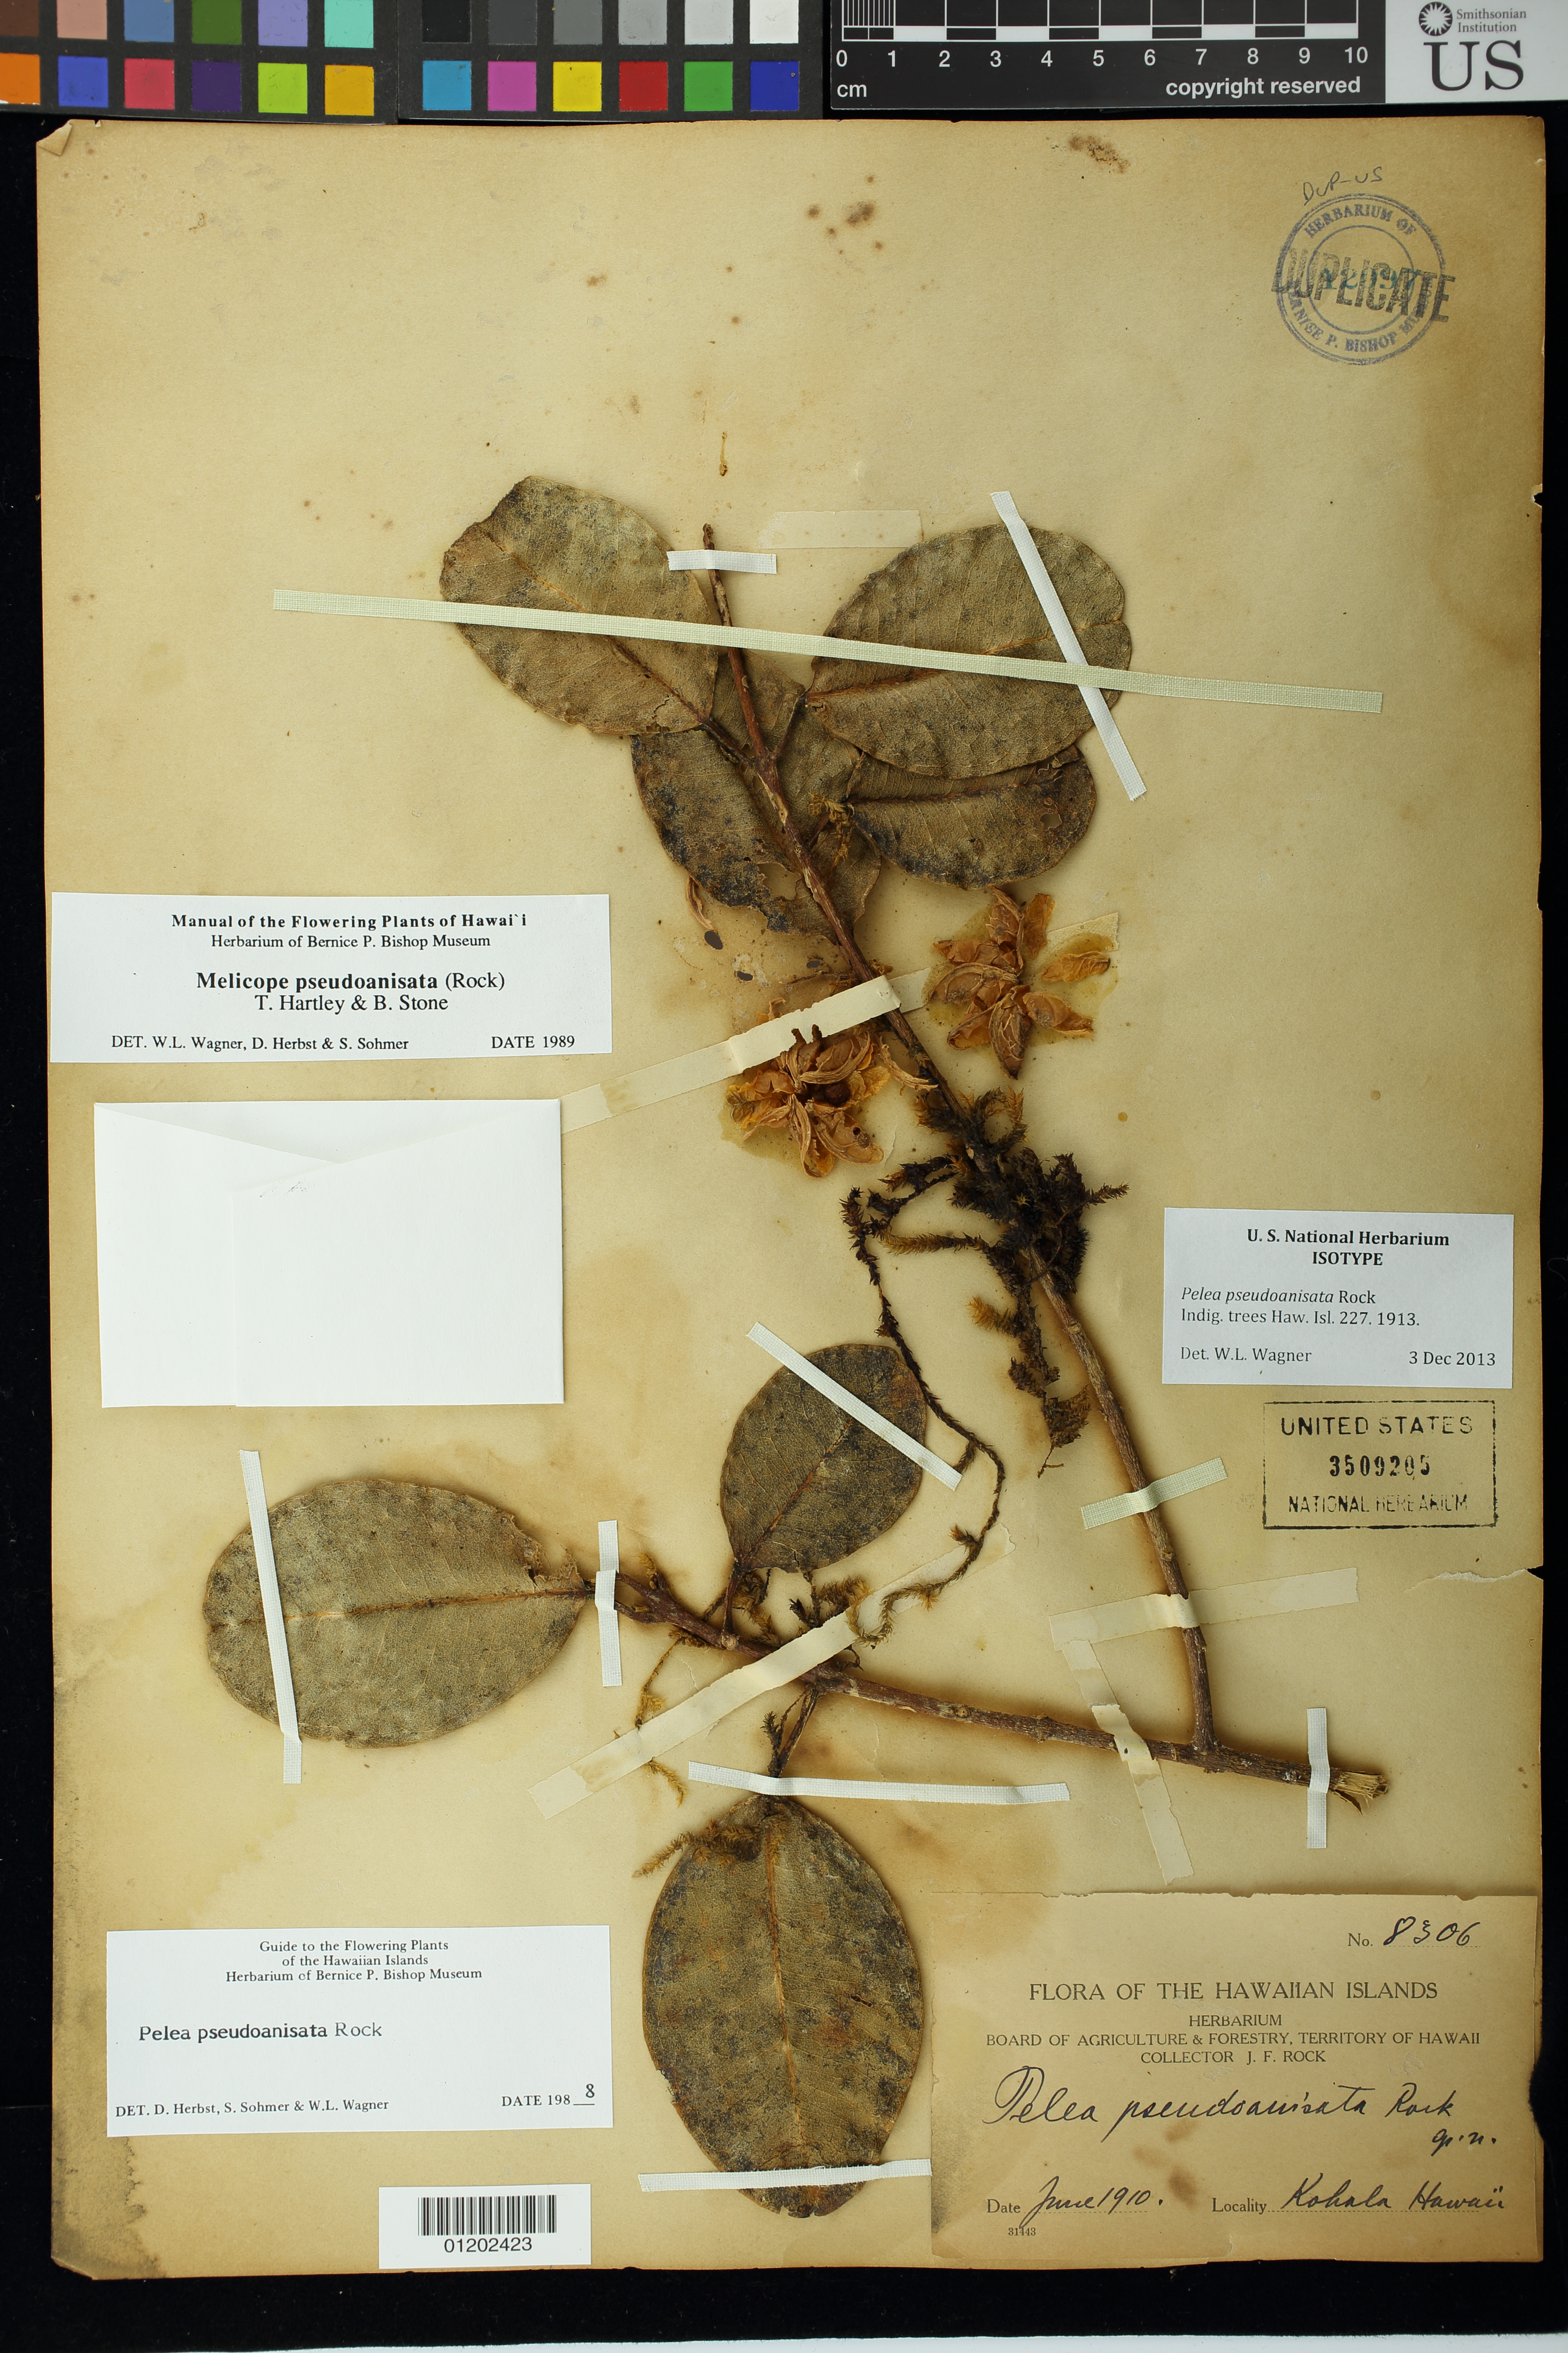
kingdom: Plantae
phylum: Tracheophyta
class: Magnoliopsida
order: Sapindales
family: Rutaceae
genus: Pelea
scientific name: Pelea pseudoanisata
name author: Rock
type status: Isotype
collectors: J. F. Rock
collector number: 8306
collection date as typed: Jun 1910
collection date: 1910-06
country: United States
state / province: Hawaii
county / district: Hawaii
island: Hawaii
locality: Kohala.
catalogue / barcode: US 3509205